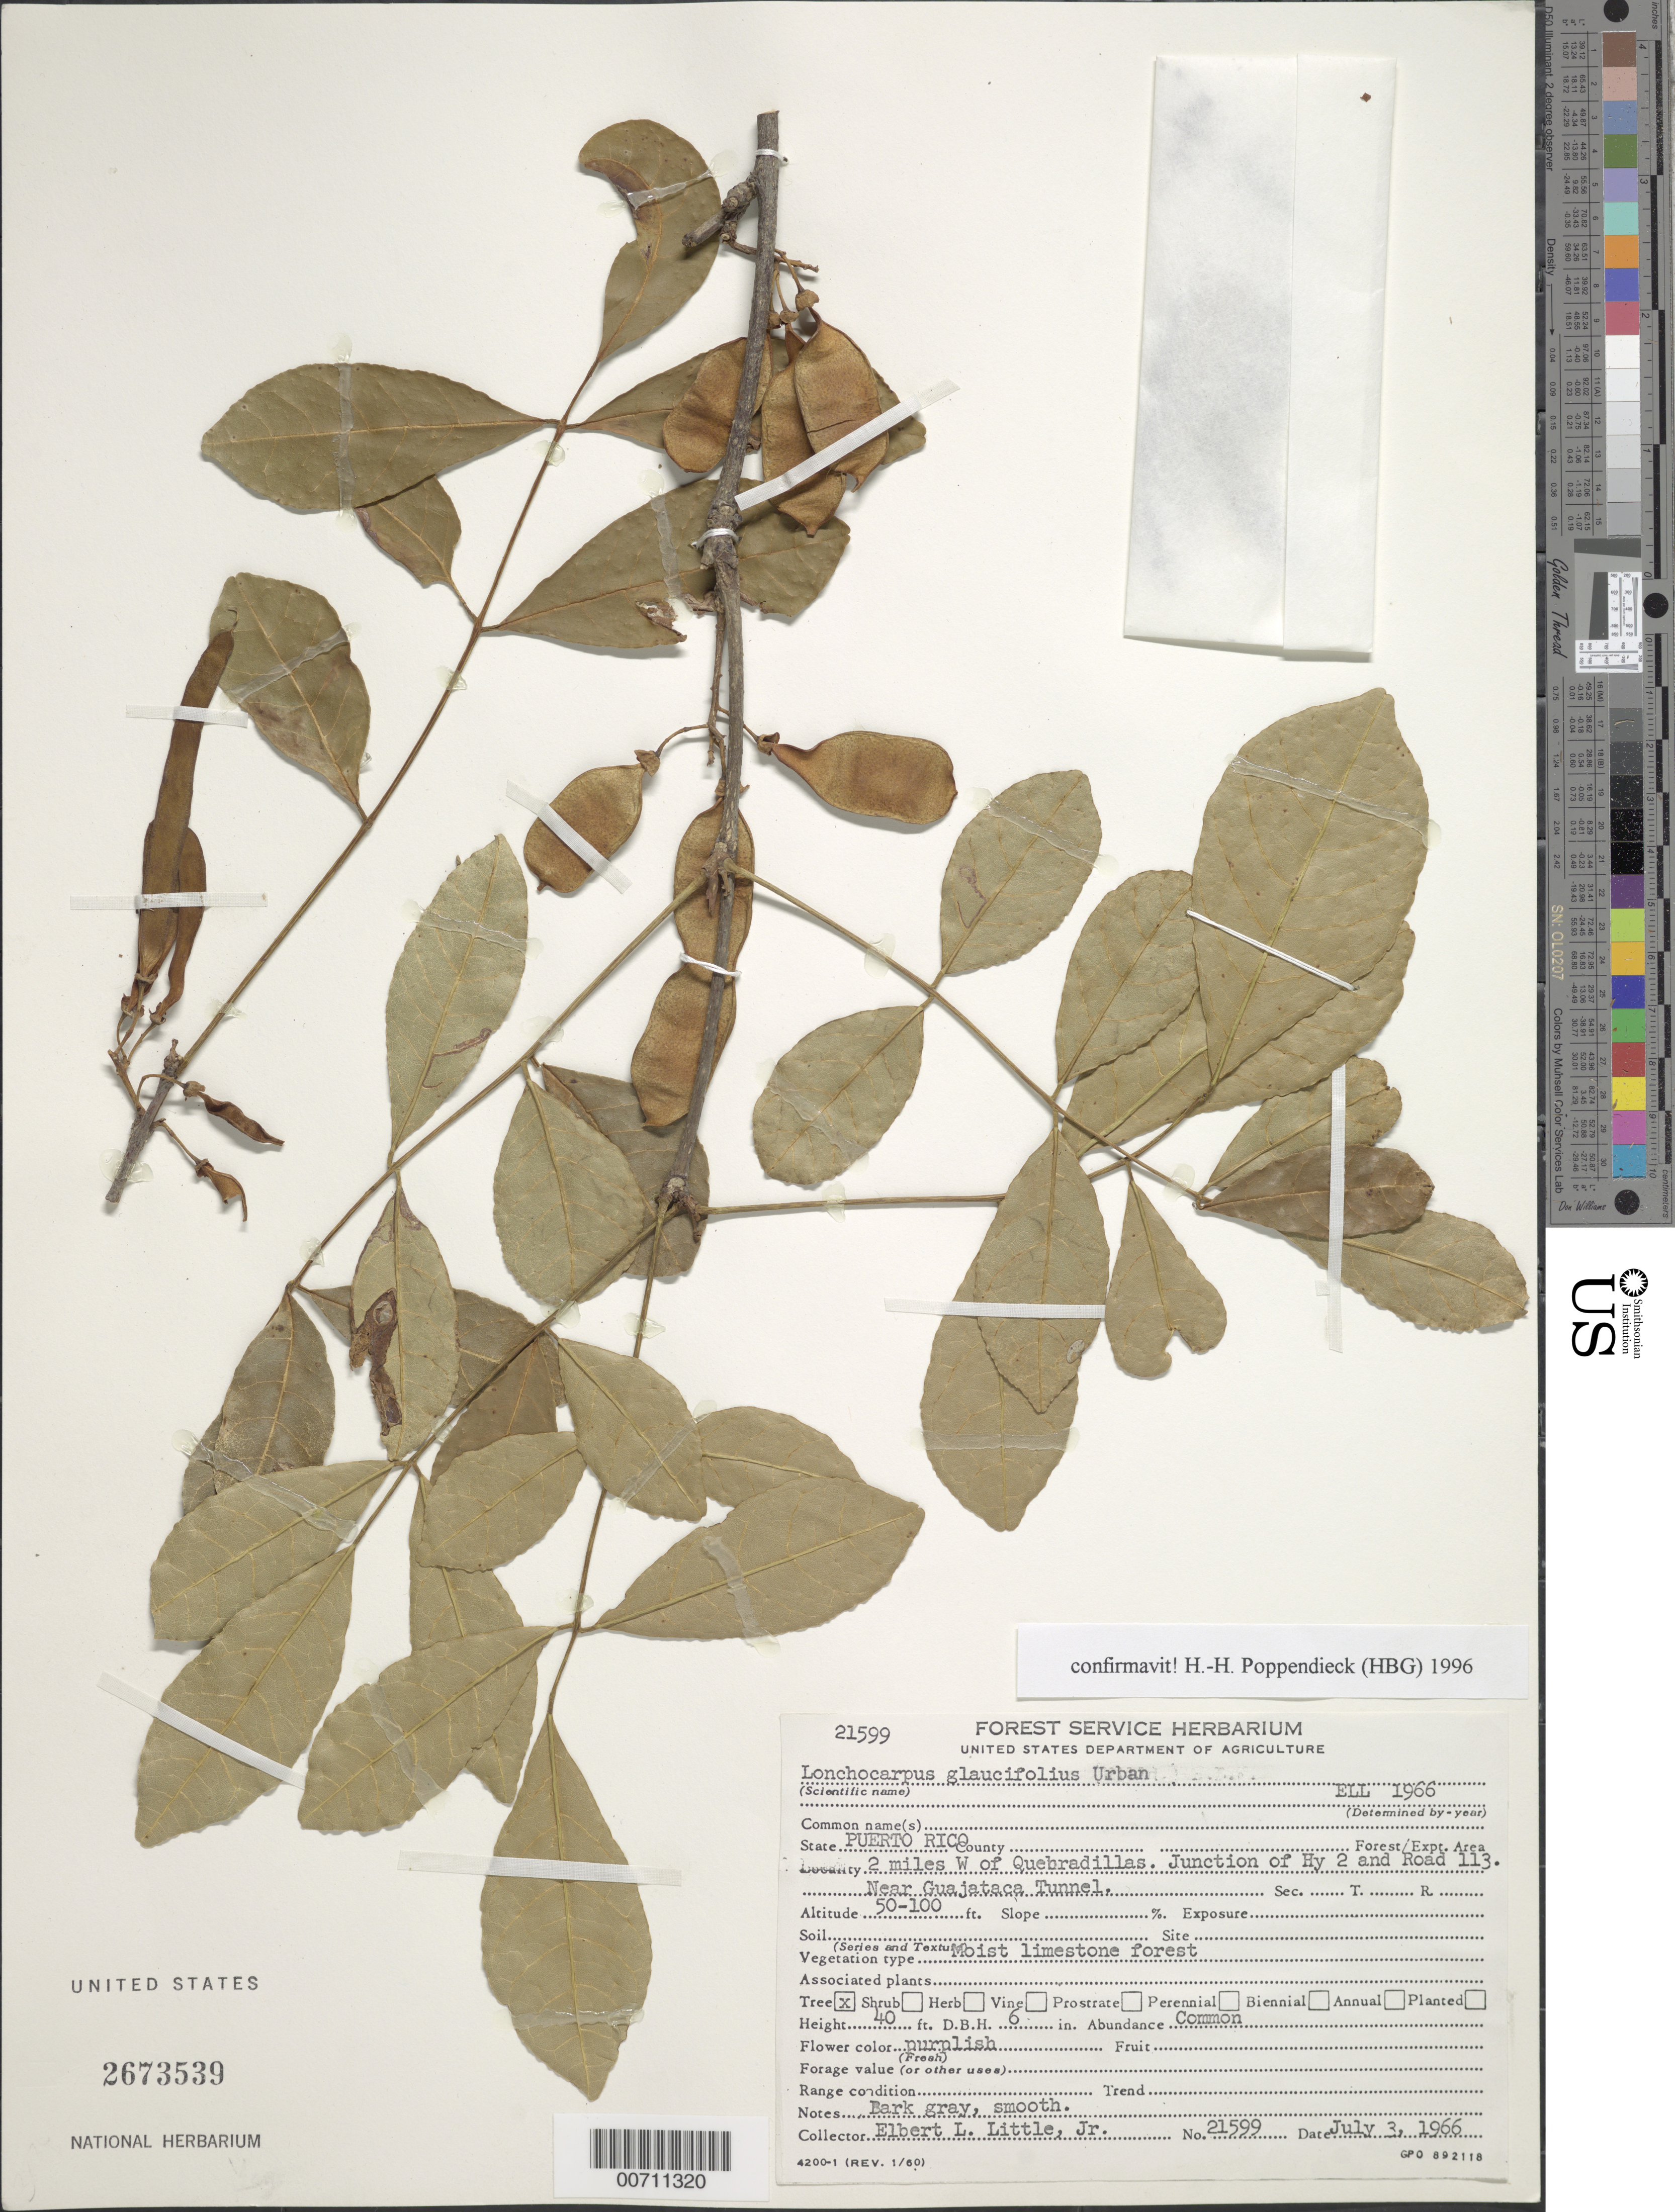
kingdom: Plantae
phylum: Tracheophyta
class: Magnoliopsida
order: Fabales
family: Fabaceae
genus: Lonchocarpus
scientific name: Lonchocarpus glaucifolius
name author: Urb.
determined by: Little, Elbert L., Jr., (FSSR), United States Department of Agriculture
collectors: E. L. Little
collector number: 21599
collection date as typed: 03 Jul 1966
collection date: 1966-07-03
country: Puerto Rico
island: Greater Antilles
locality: Quebradillas, 2 mi W of, Jct of hwy 2 and Rd 113, near Guajataca Tunnel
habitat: Moist limestone forest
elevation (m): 15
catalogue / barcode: US 2673539